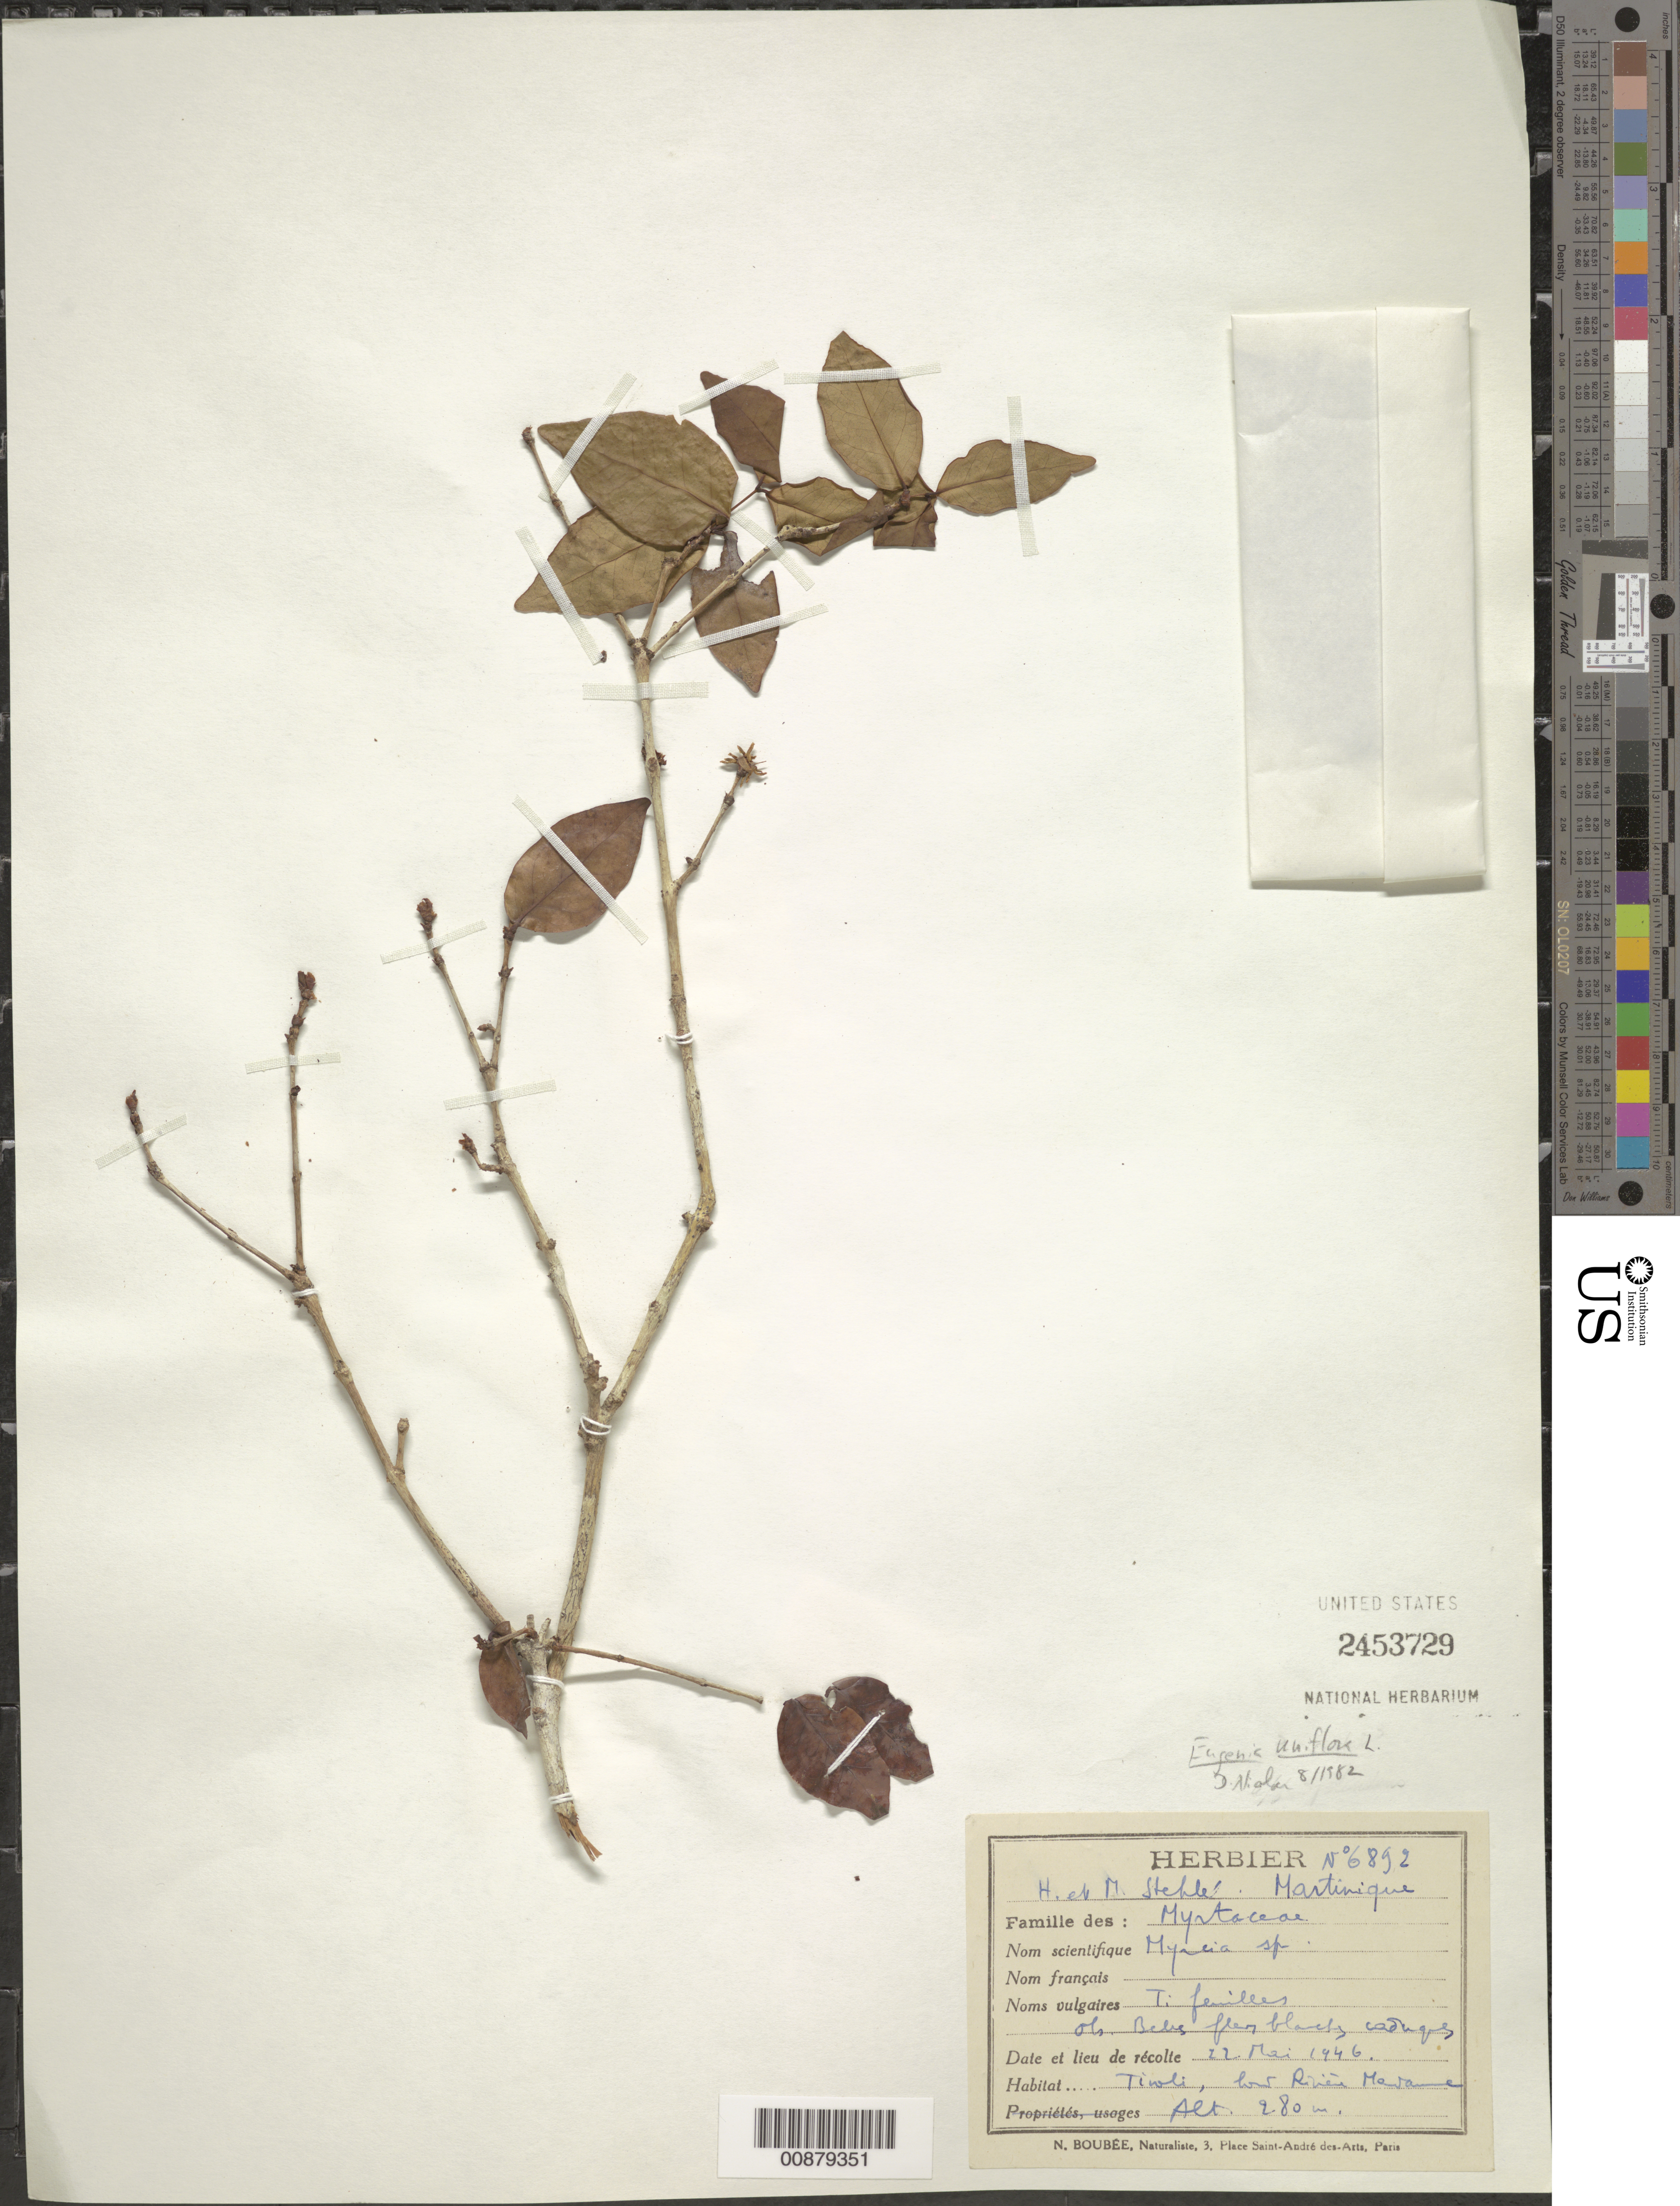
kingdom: Plantae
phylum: Tracheophyta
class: Magnoliopsida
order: Myrtales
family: Myrtaceae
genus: Eugenia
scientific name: Eugenia uniflora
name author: L.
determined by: Nicolson, Dan H.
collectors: H. Stehlé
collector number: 6892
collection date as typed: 22 May 1946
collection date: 1946-05-22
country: Martinique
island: Martinique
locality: Tivoli, los Riviere Mesa__e.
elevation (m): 280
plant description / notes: Common name: Ti Feuilles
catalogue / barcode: US 2453729